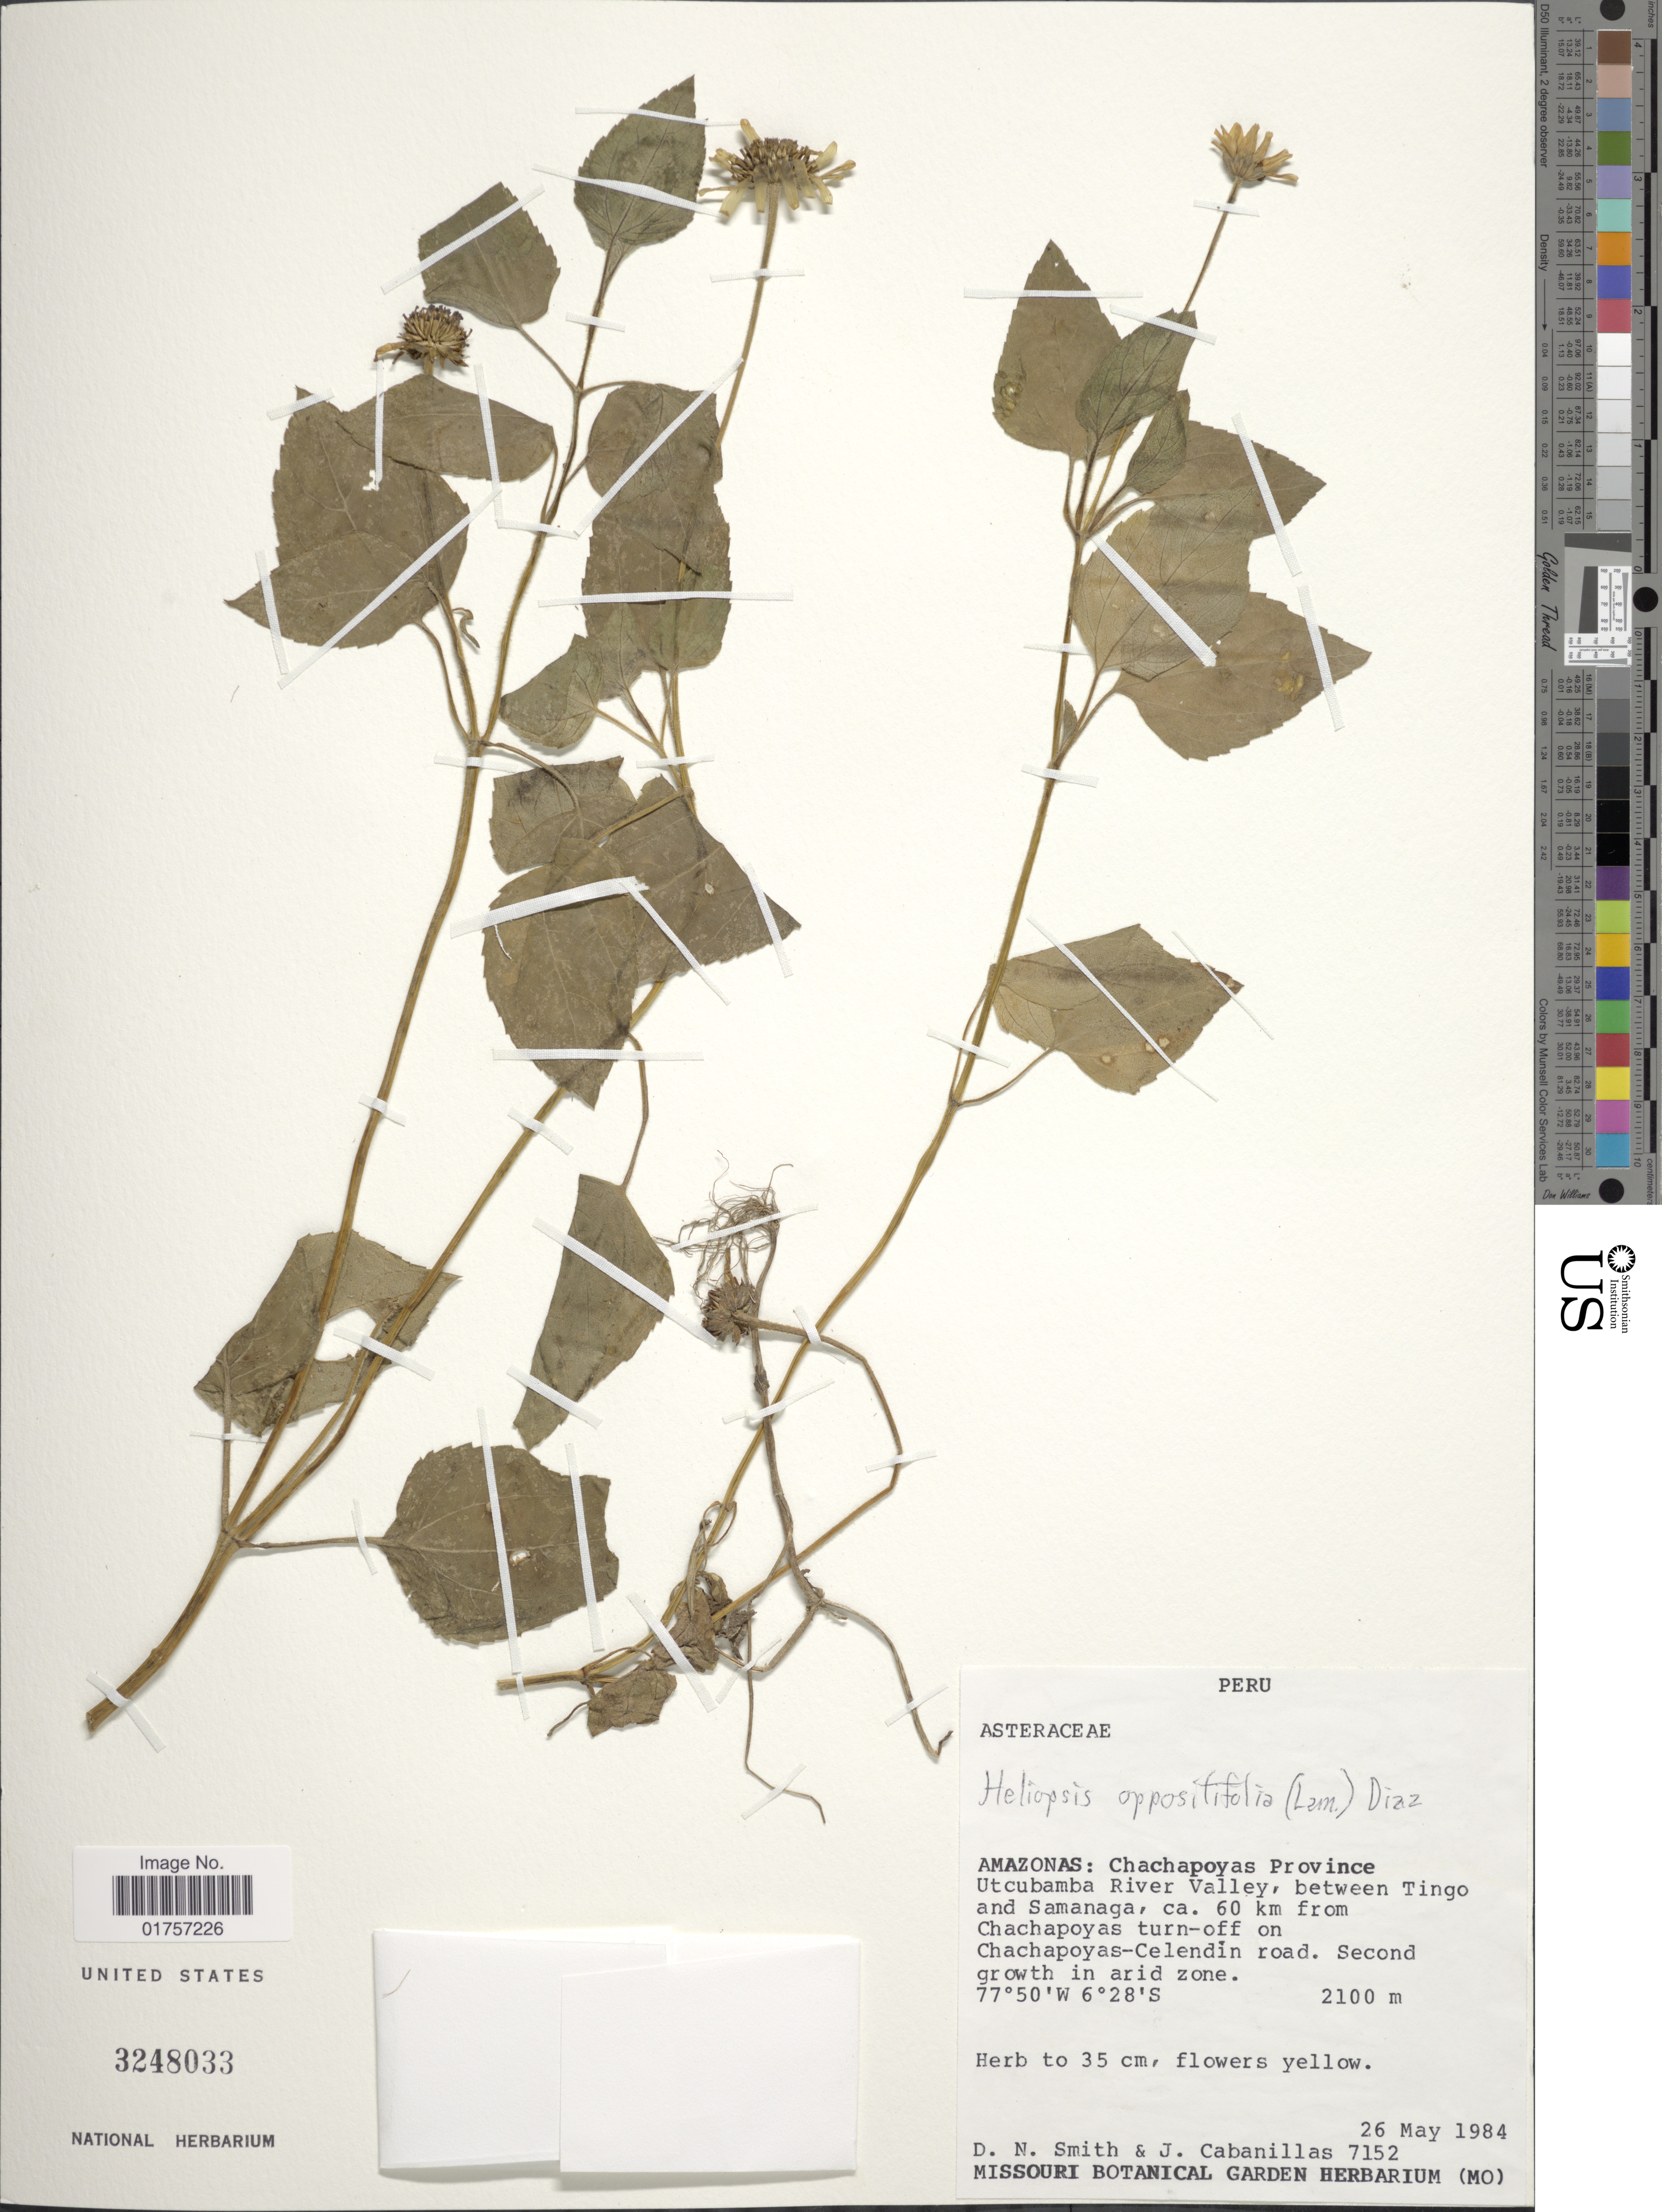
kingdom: Plantae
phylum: Tracheophyta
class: Magnoliopsida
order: Asterales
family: Asteraceae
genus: Heliopsis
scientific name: Heliopsis buphthalmoides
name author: (Jacq.) Dunal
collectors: D. Smith & J. Cabanillas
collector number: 7152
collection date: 1984-05-26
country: Peru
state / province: Amazonas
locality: Chachapoyas Province. Utcubamba River Valley, between Tingo and Samanaga, ca. 60 km from Chachapoyas turn-off on Chachapoyas-Celendin road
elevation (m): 2100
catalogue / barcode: US 3248033